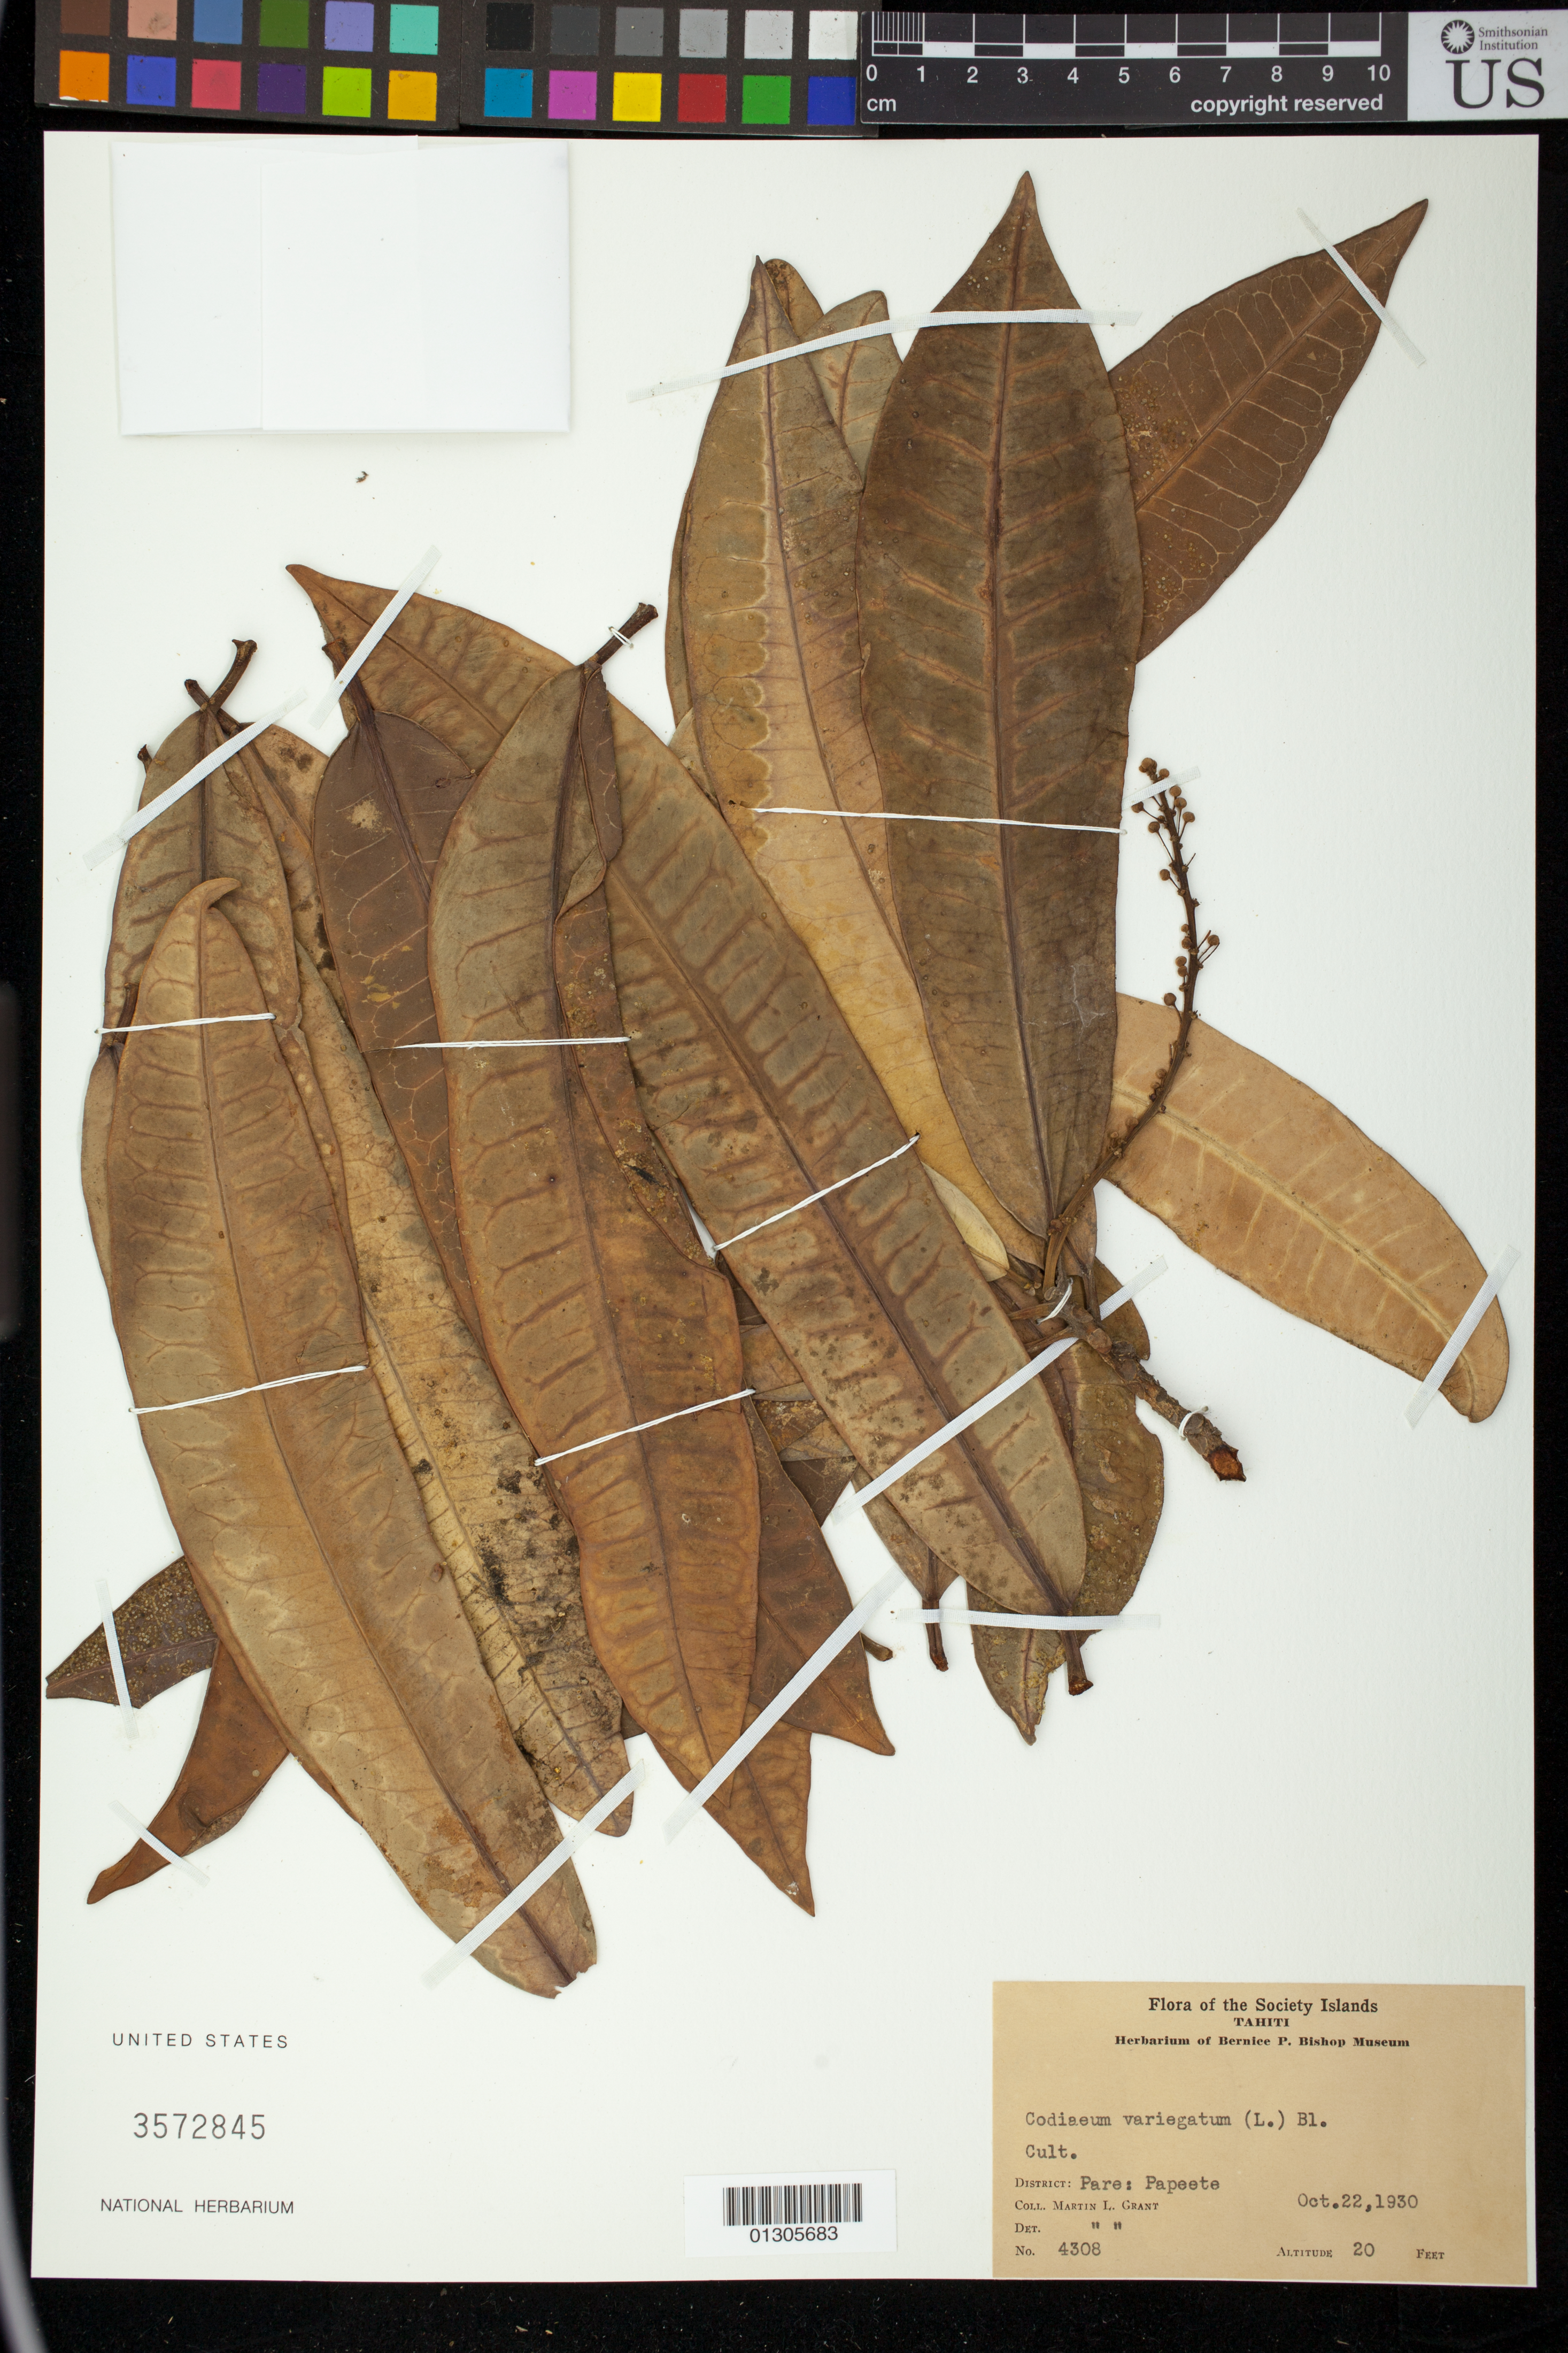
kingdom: Plantae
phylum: Tracheophyta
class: Magnoliopsida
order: Malpighiales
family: Euphorbiaceae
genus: Codiaeum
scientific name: Codiaeum variegatum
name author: (L.) Rumph. ex A. Juss.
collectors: M. L. Grant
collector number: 4308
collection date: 1930-10-22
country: French Polynesia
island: Tahiti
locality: Tahiti. Pare: Papeete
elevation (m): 6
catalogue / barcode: US 3572845